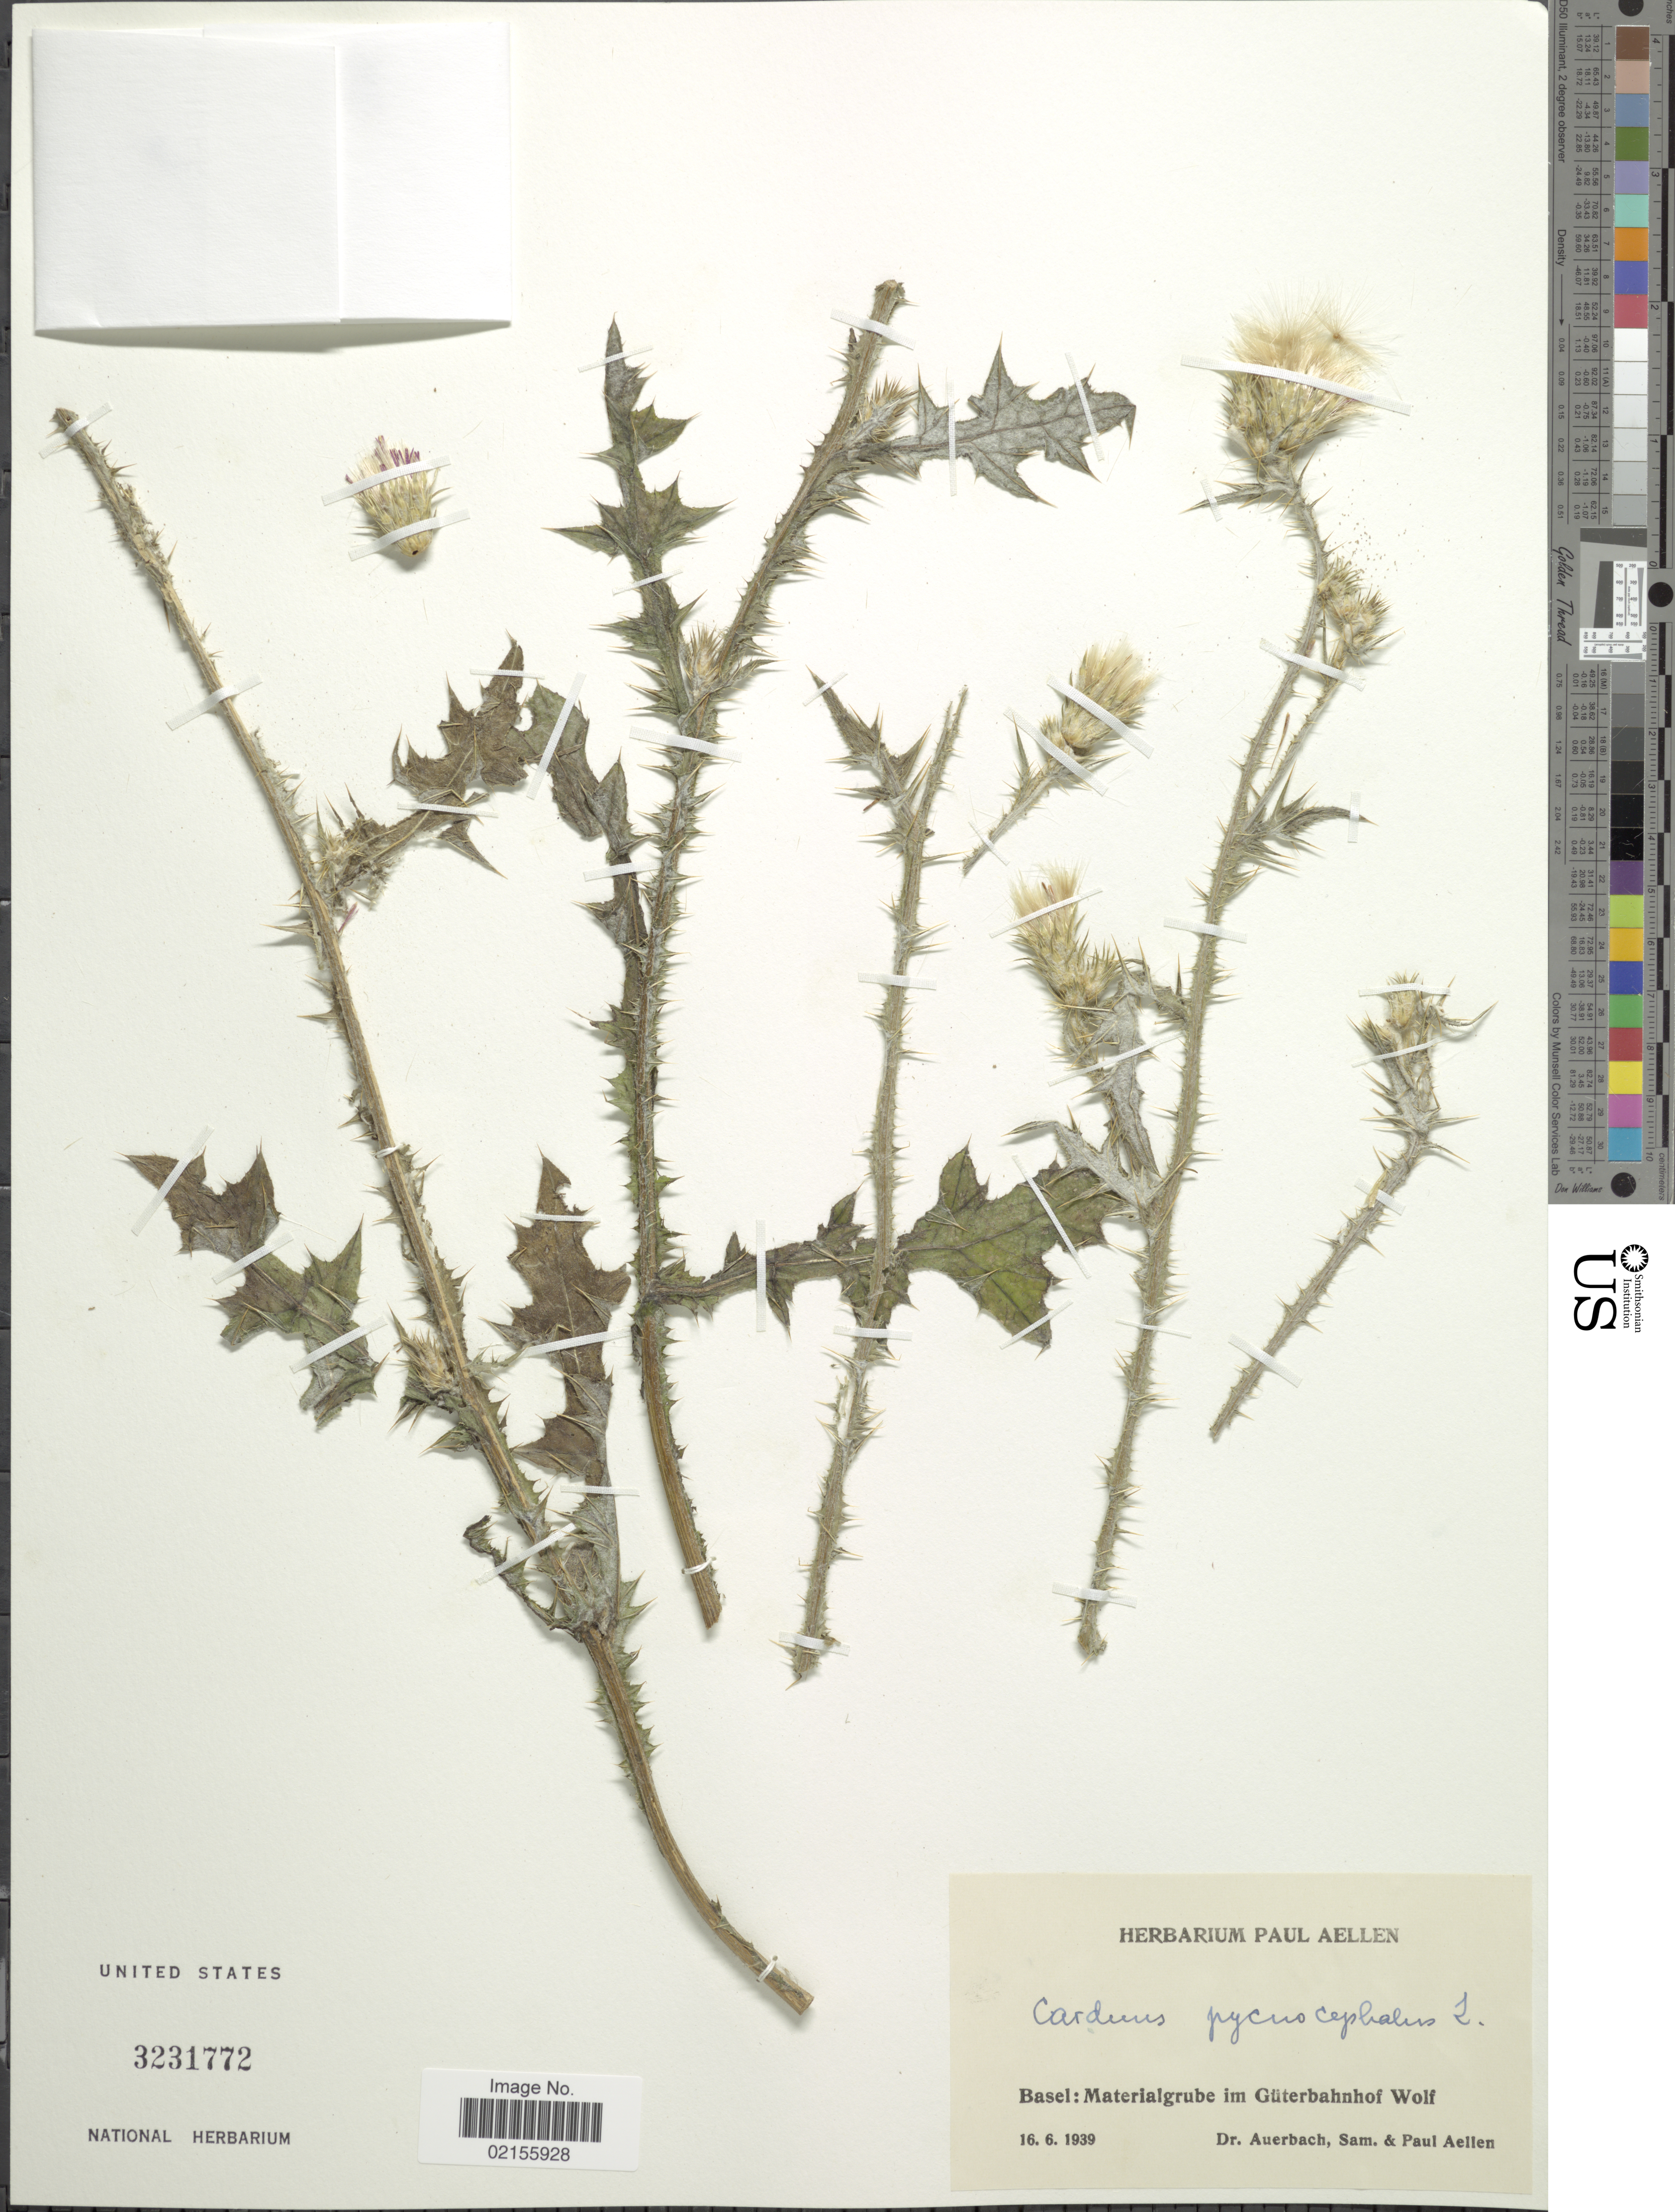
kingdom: Plantae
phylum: Tracheophyta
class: Magnoliopsida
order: Asterales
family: Asteraceae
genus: Carduus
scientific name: Carduus pycnocephalus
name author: L.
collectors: Auerbach & P. Aellen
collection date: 1939-06-16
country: Switzerland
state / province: Basel-Stadt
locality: Basel: Materialgrube im Güterbahnhof Wolf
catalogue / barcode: US 3231772